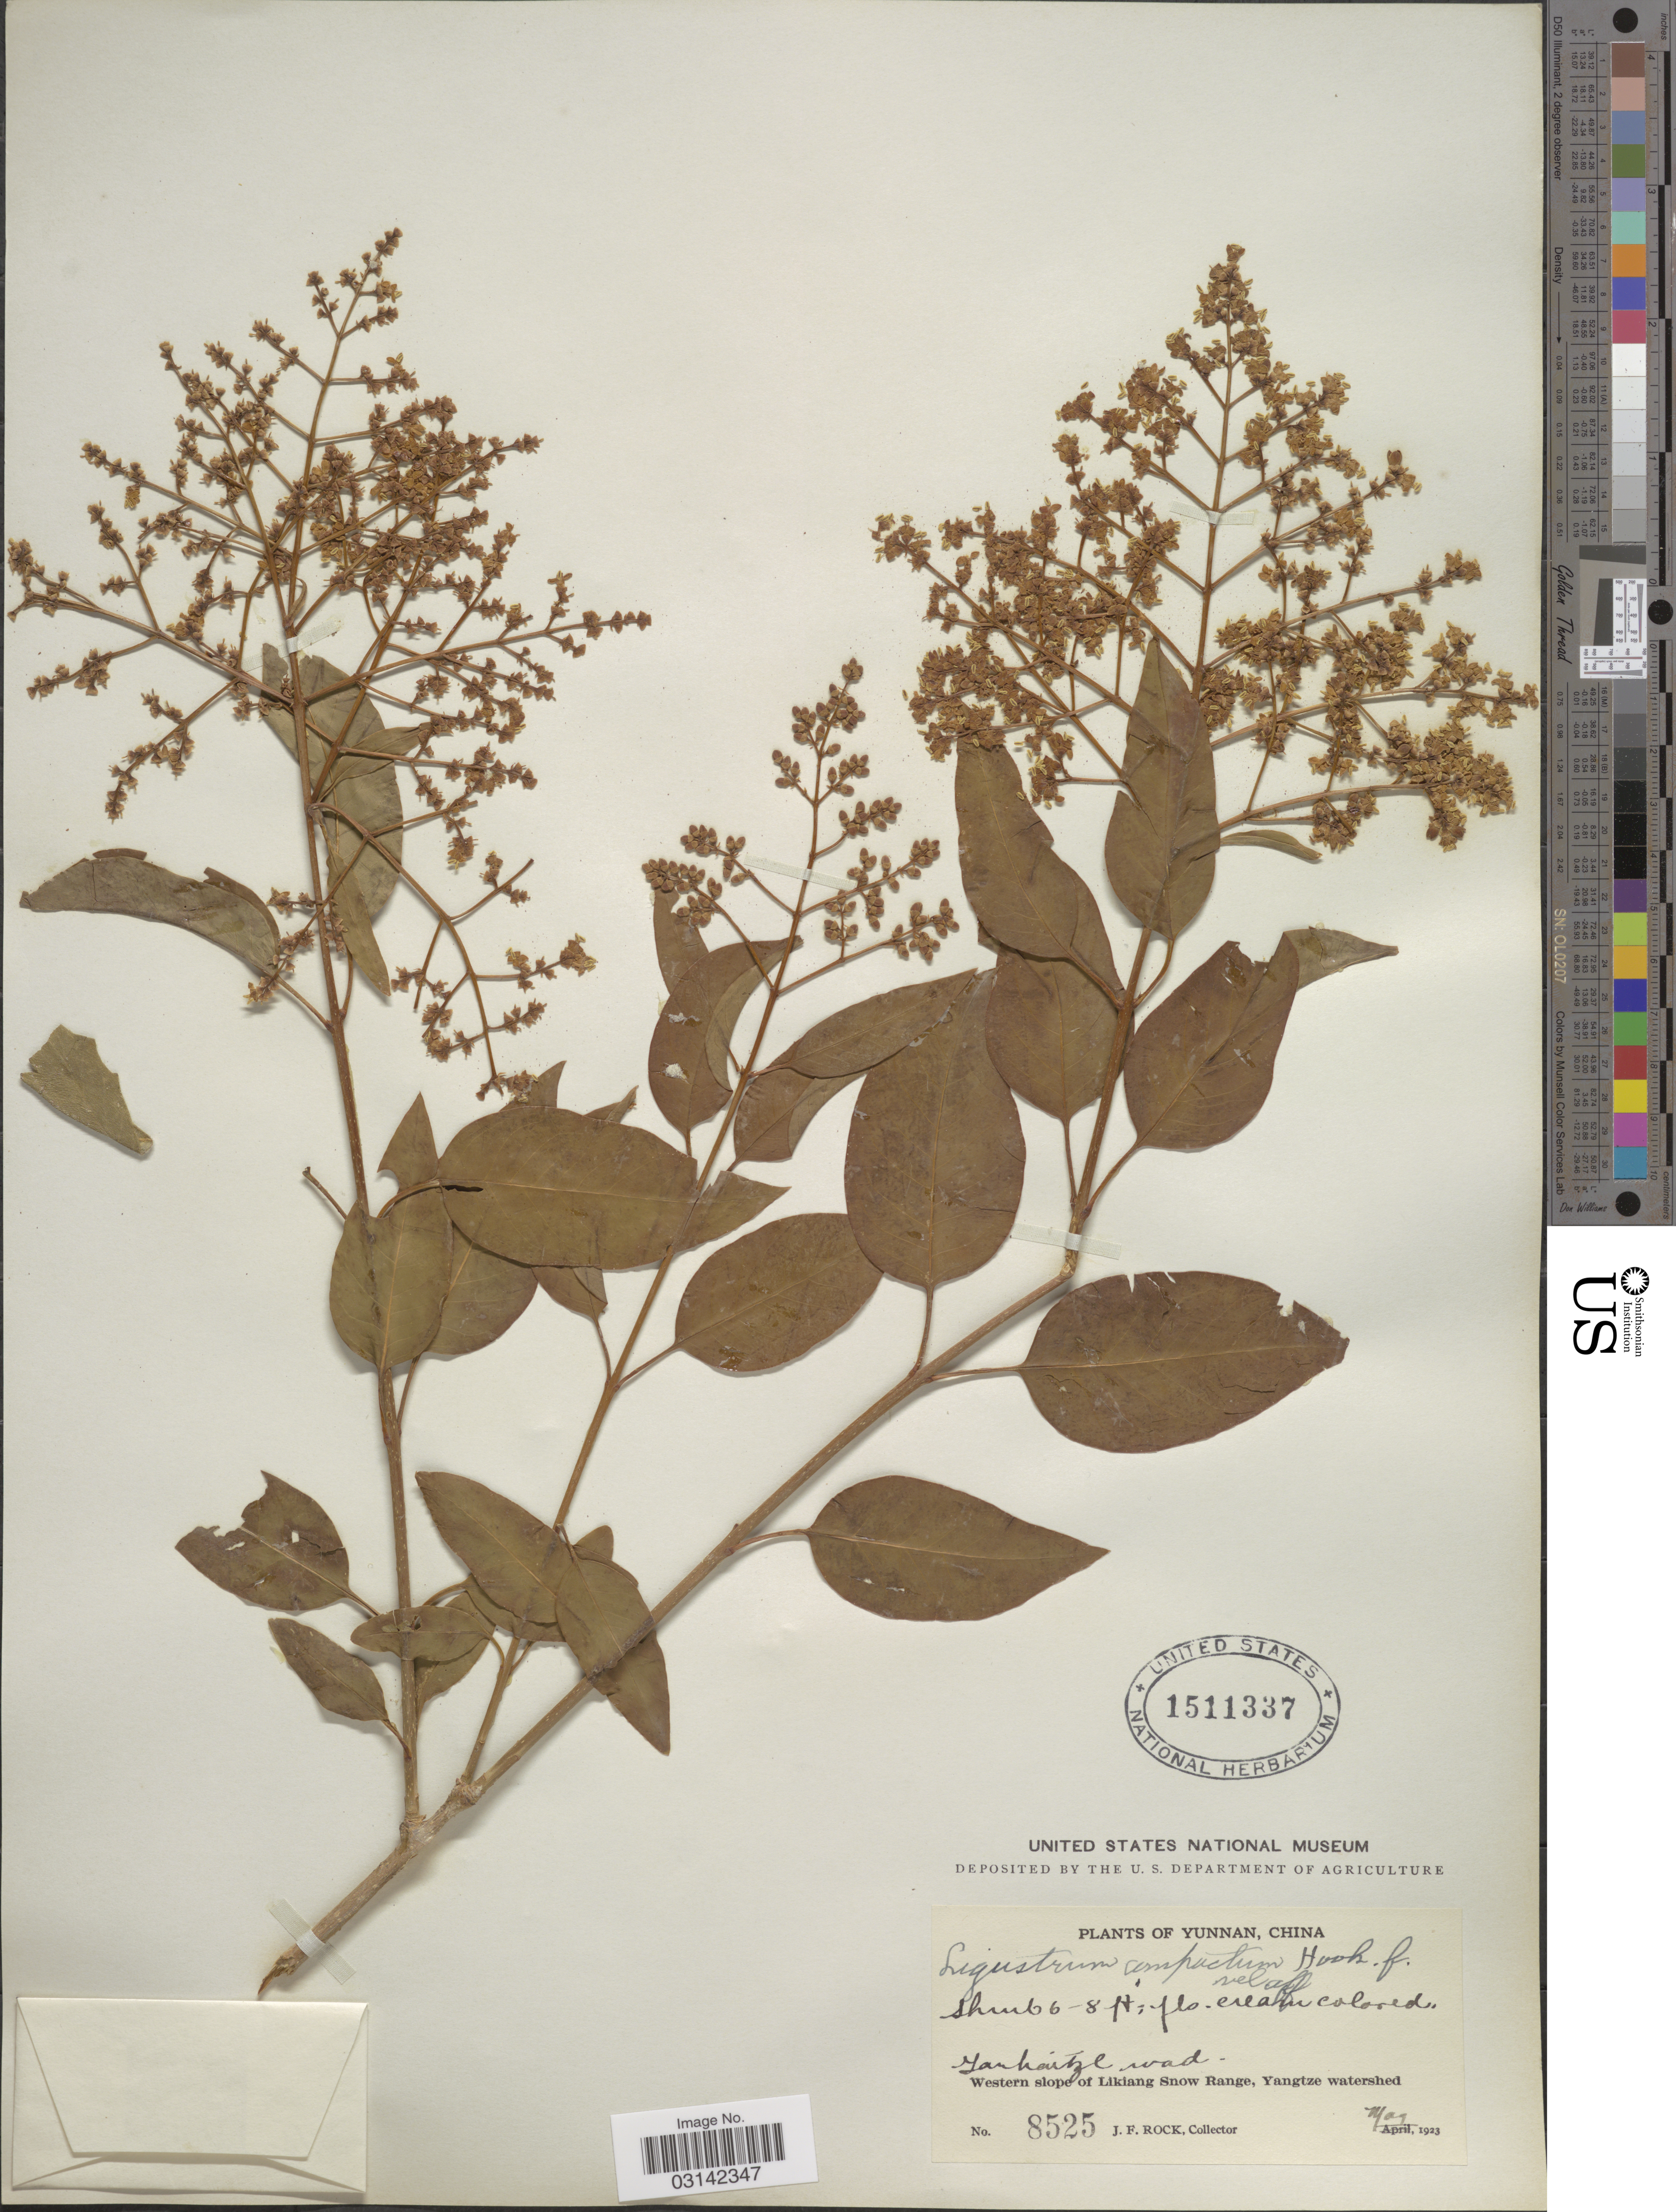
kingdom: Plantae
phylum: Tracheophyta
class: Magnoliopsida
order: Lamiales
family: Oleaceae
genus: Ligustrum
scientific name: Ligustrum compactum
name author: (Wall. ex G. Don) Hook. f. & Thomson ex Brandis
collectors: J. Rock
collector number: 8525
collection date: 1923-05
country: China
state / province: Yunnan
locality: Yanhaitze road. Western slope of Likiang Snow Range, Yangtze watershed.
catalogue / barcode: US 1511337